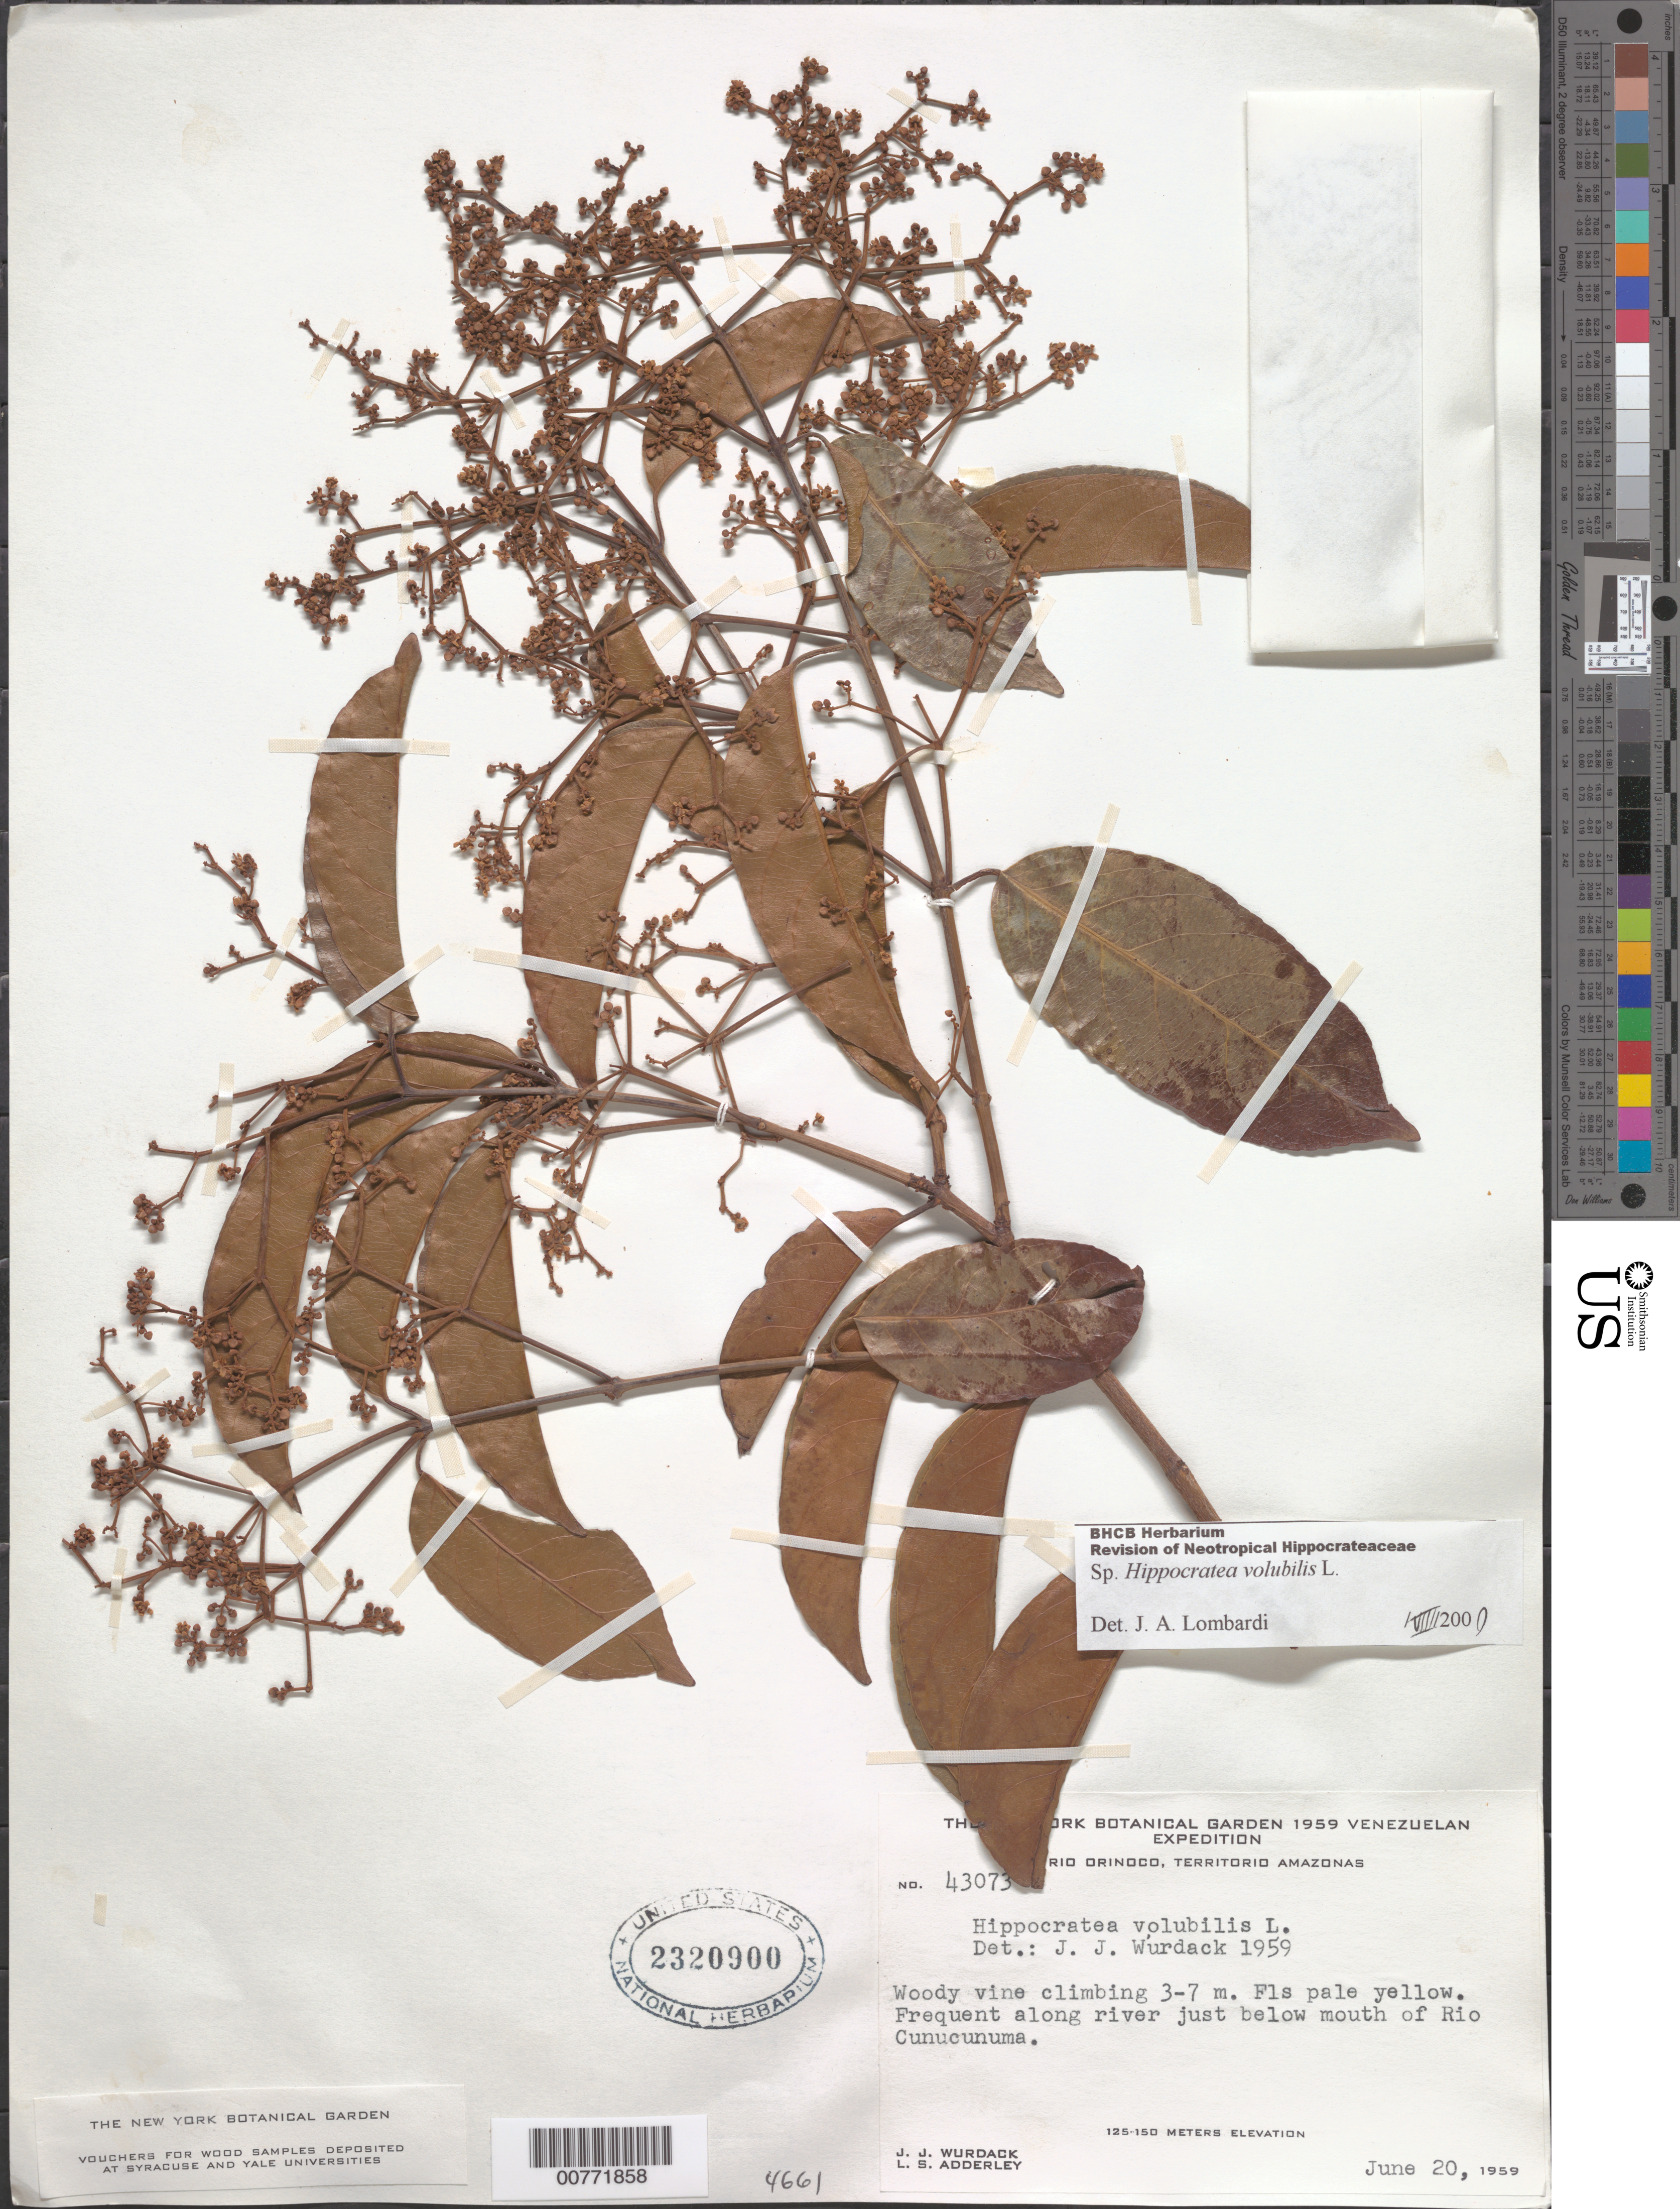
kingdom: Plantae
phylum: Tracheophyta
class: Magnoliopsida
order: Celastrales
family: Celastraceae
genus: Hippocratea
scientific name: Hippocratea volubilis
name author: L.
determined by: Lombardi, Julio A.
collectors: J. J. Wurdack & L. S. Adderley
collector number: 43073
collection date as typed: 20-Jun-59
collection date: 1959-06-20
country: Venezuela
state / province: Amazonas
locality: Río Orinoco, below mouth of Río Cunucunuma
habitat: Along river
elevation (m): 125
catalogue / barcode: US 2320900